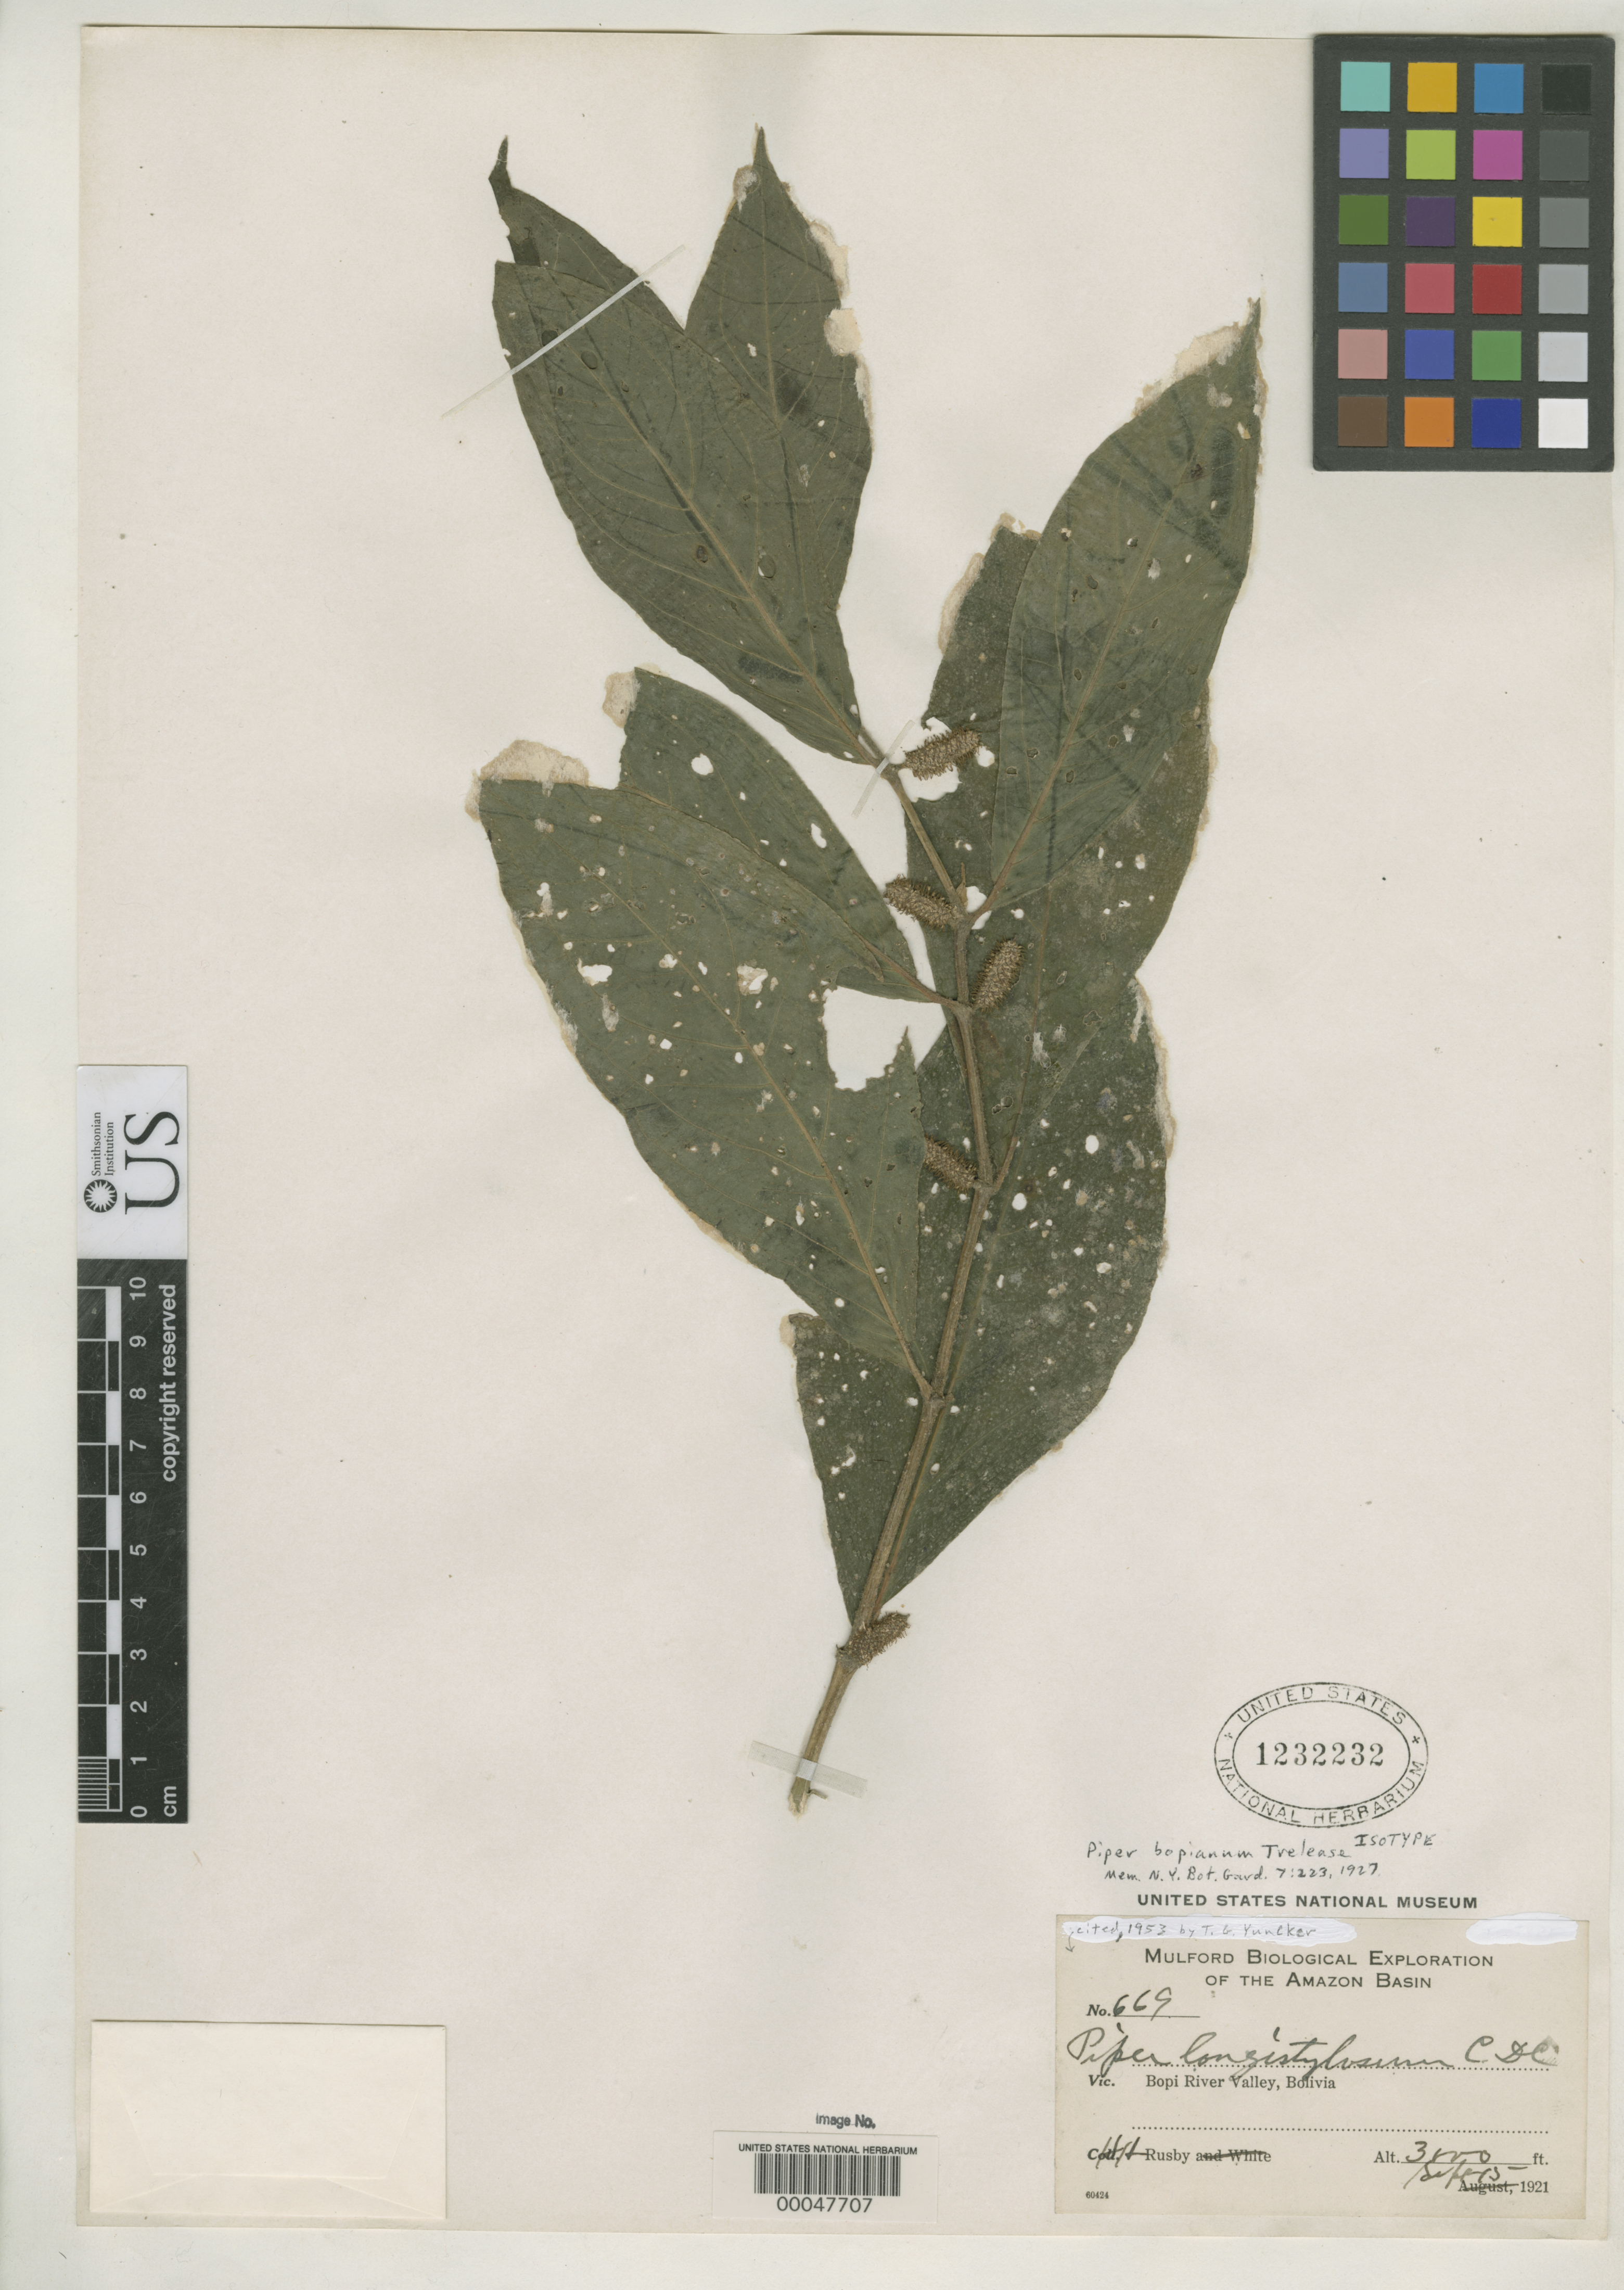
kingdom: Plantae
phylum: Tracheophyta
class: Magnoliopsida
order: Piperales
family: Piperaceae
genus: Piper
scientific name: Piper bopianum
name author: Trel.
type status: Isotype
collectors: H. H. Rusby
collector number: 669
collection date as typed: Sept 15, 1921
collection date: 1921-09-15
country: Bolivia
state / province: La Paz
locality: Bopi River Valley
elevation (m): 914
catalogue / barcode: US 1232232